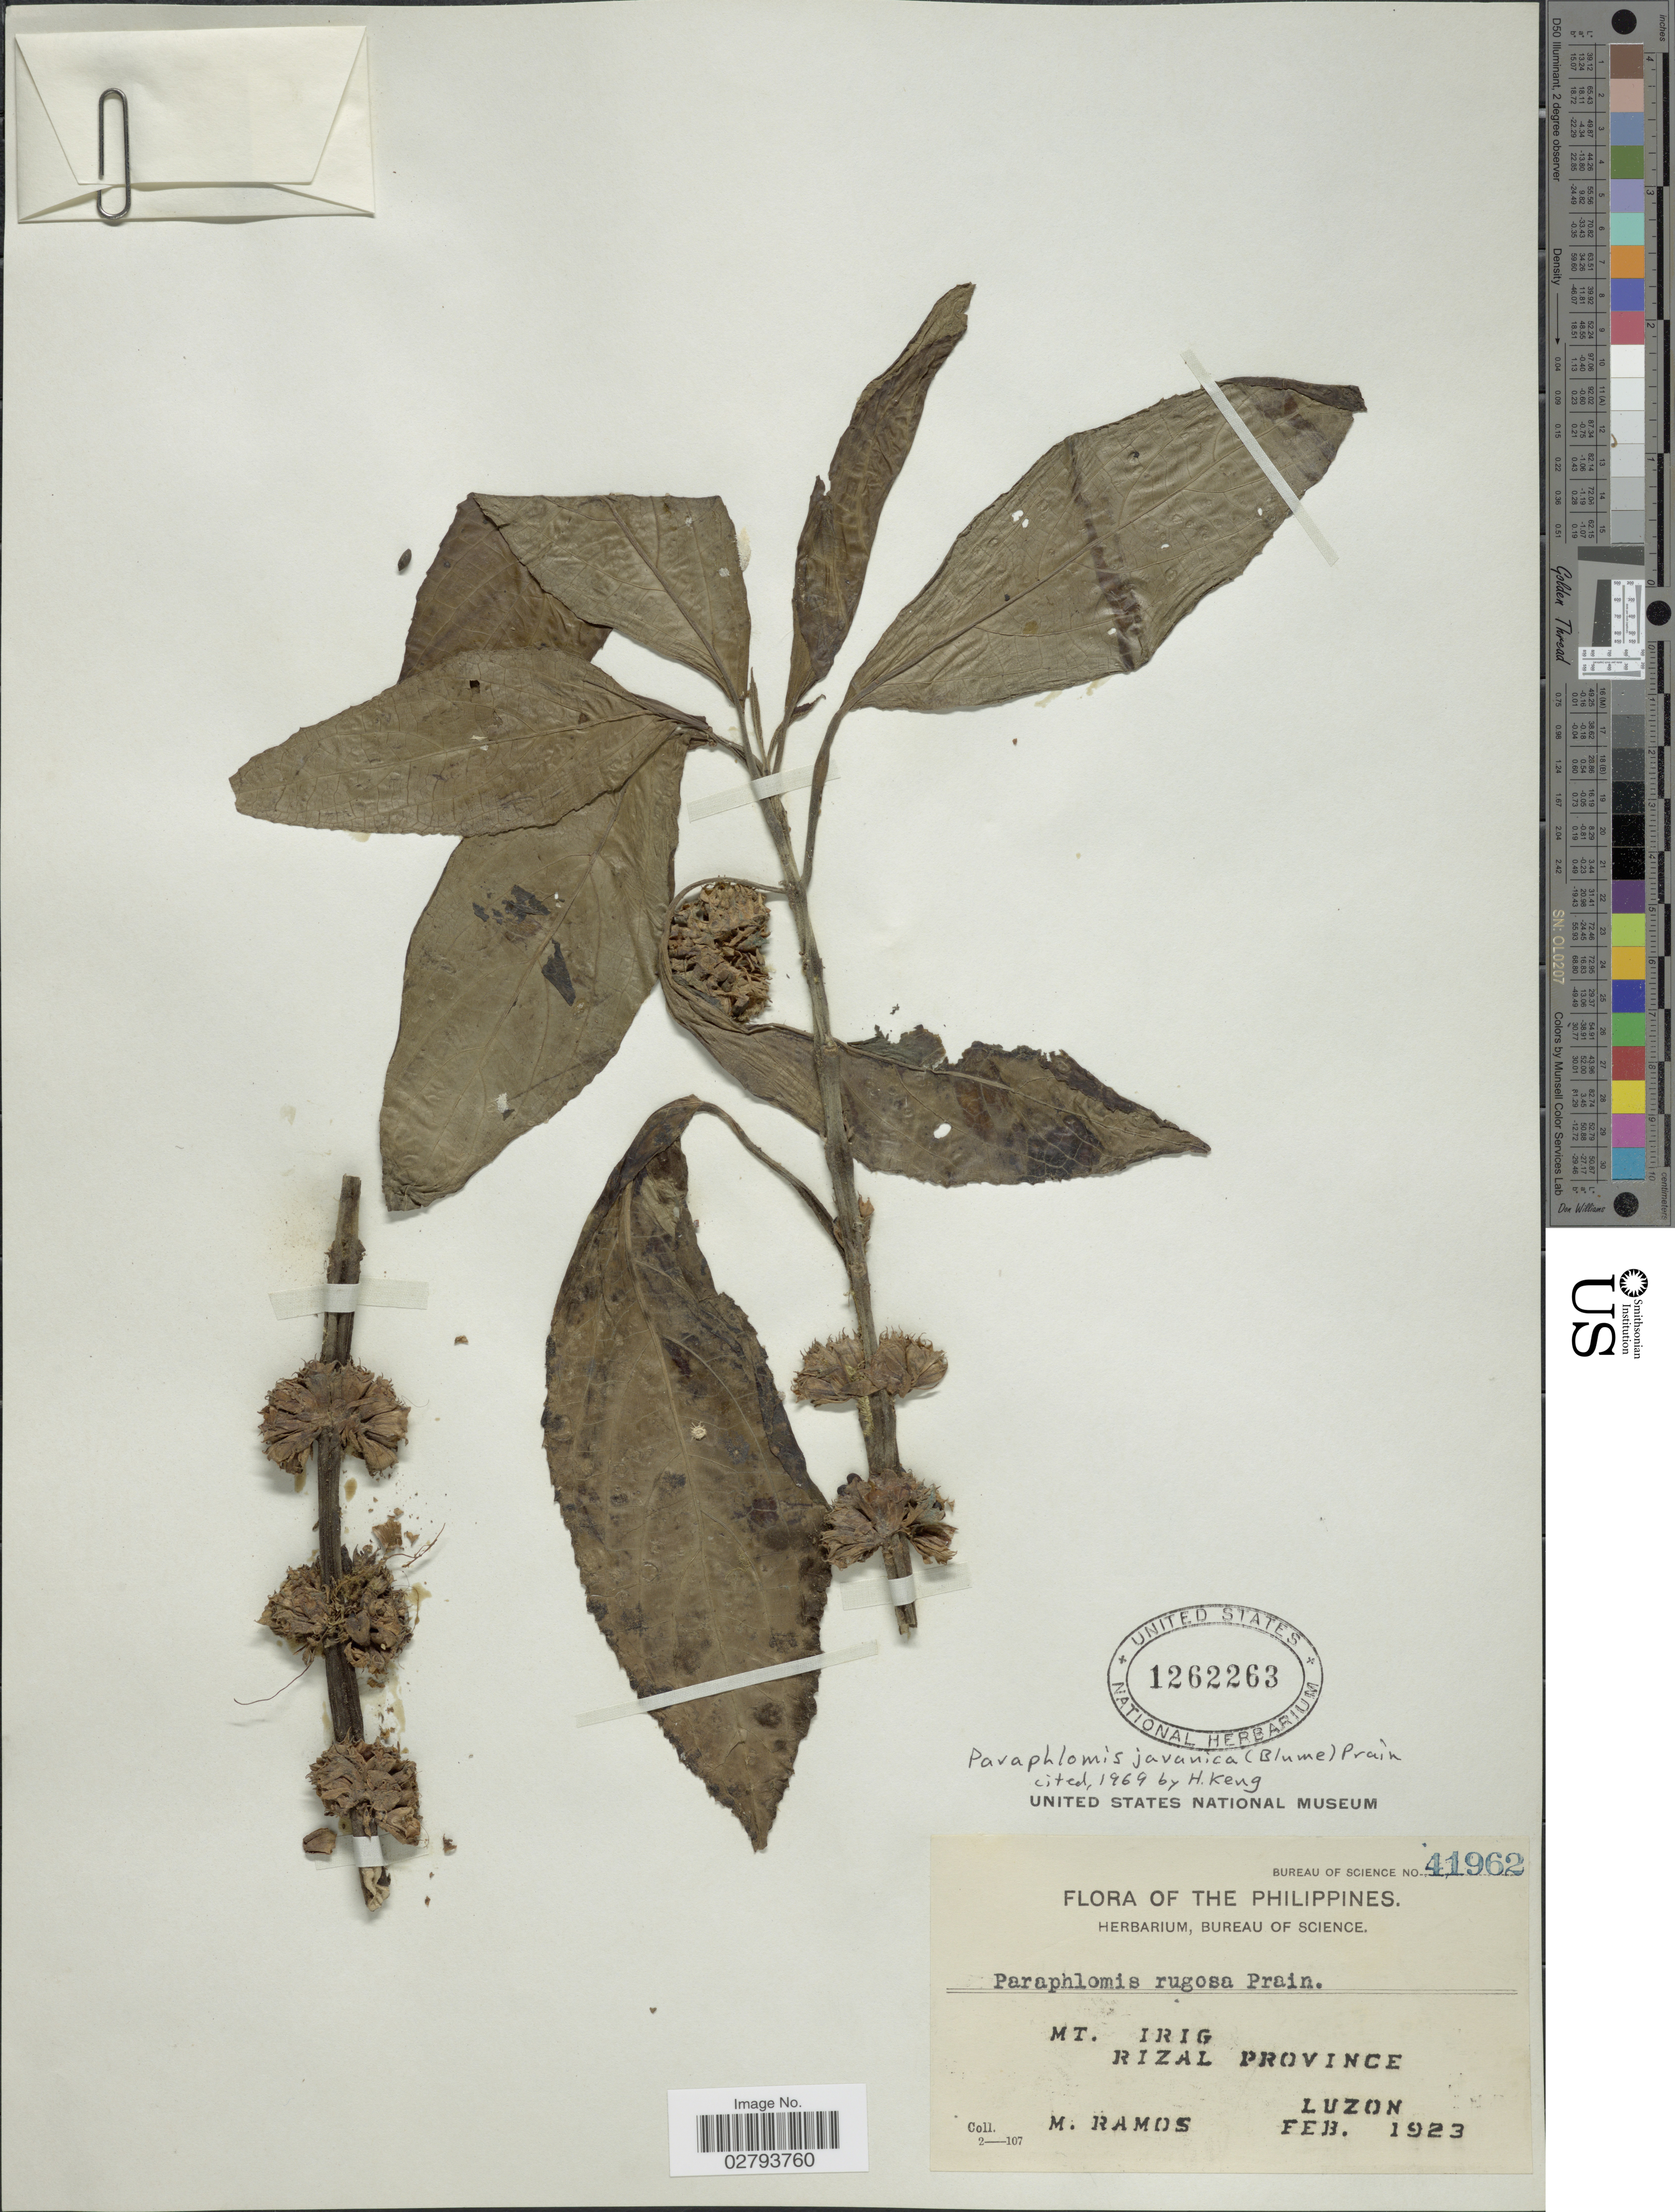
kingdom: Plantae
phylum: Tracheophyta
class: Magnoliopsida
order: Lamiales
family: Lamiaceae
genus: Paraphlomis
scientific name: Paraphlomis javanica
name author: (Blume) Prain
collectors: M. Ramos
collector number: Bureau of Science 41962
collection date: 1923-02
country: Philippines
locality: Mt. Irig, Rizal Province, Luzon.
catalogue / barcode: US 1262263